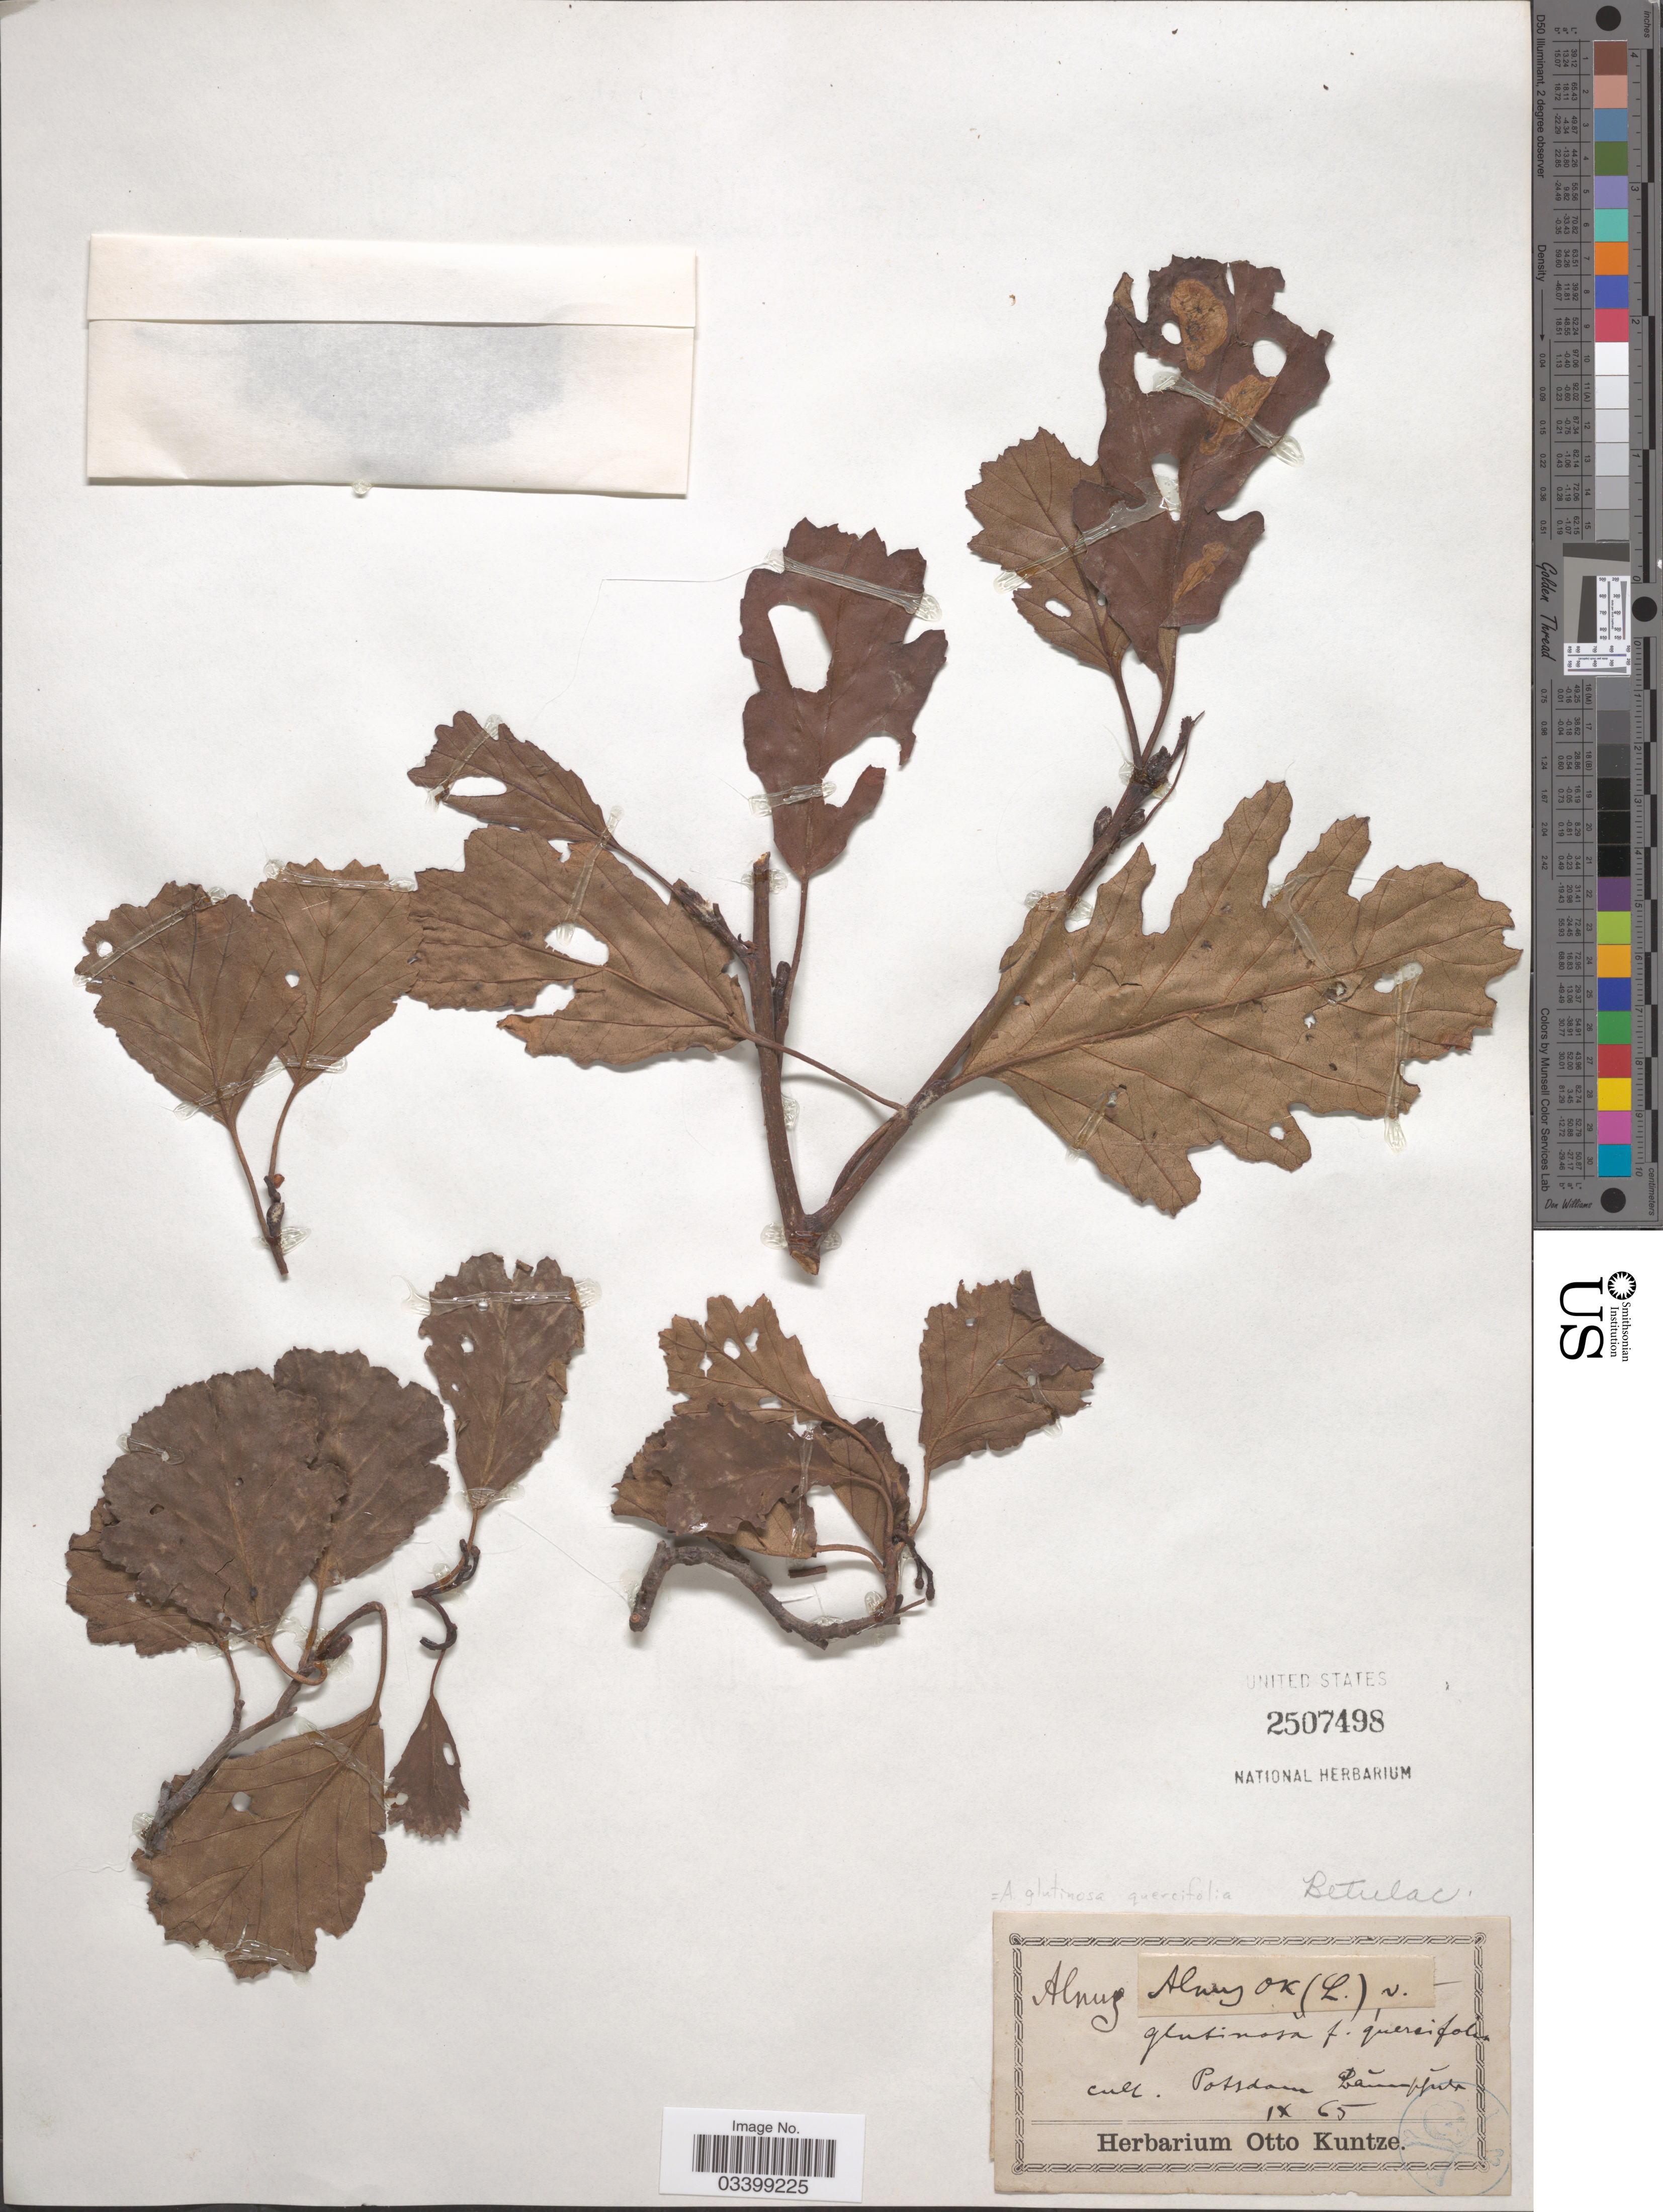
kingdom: Plantae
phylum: Tracheophyta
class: Magnoliopsida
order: Fagales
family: Betulaceae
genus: Alnus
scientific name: Alnus glutinosa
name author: (L.) Gaertn.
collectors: ex herb. Otto Kuntze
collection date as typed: Transcribed d/m/y: /9/65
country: Germany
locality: Potsdam Laumflusa [interpreted].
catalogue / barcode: US 2507498